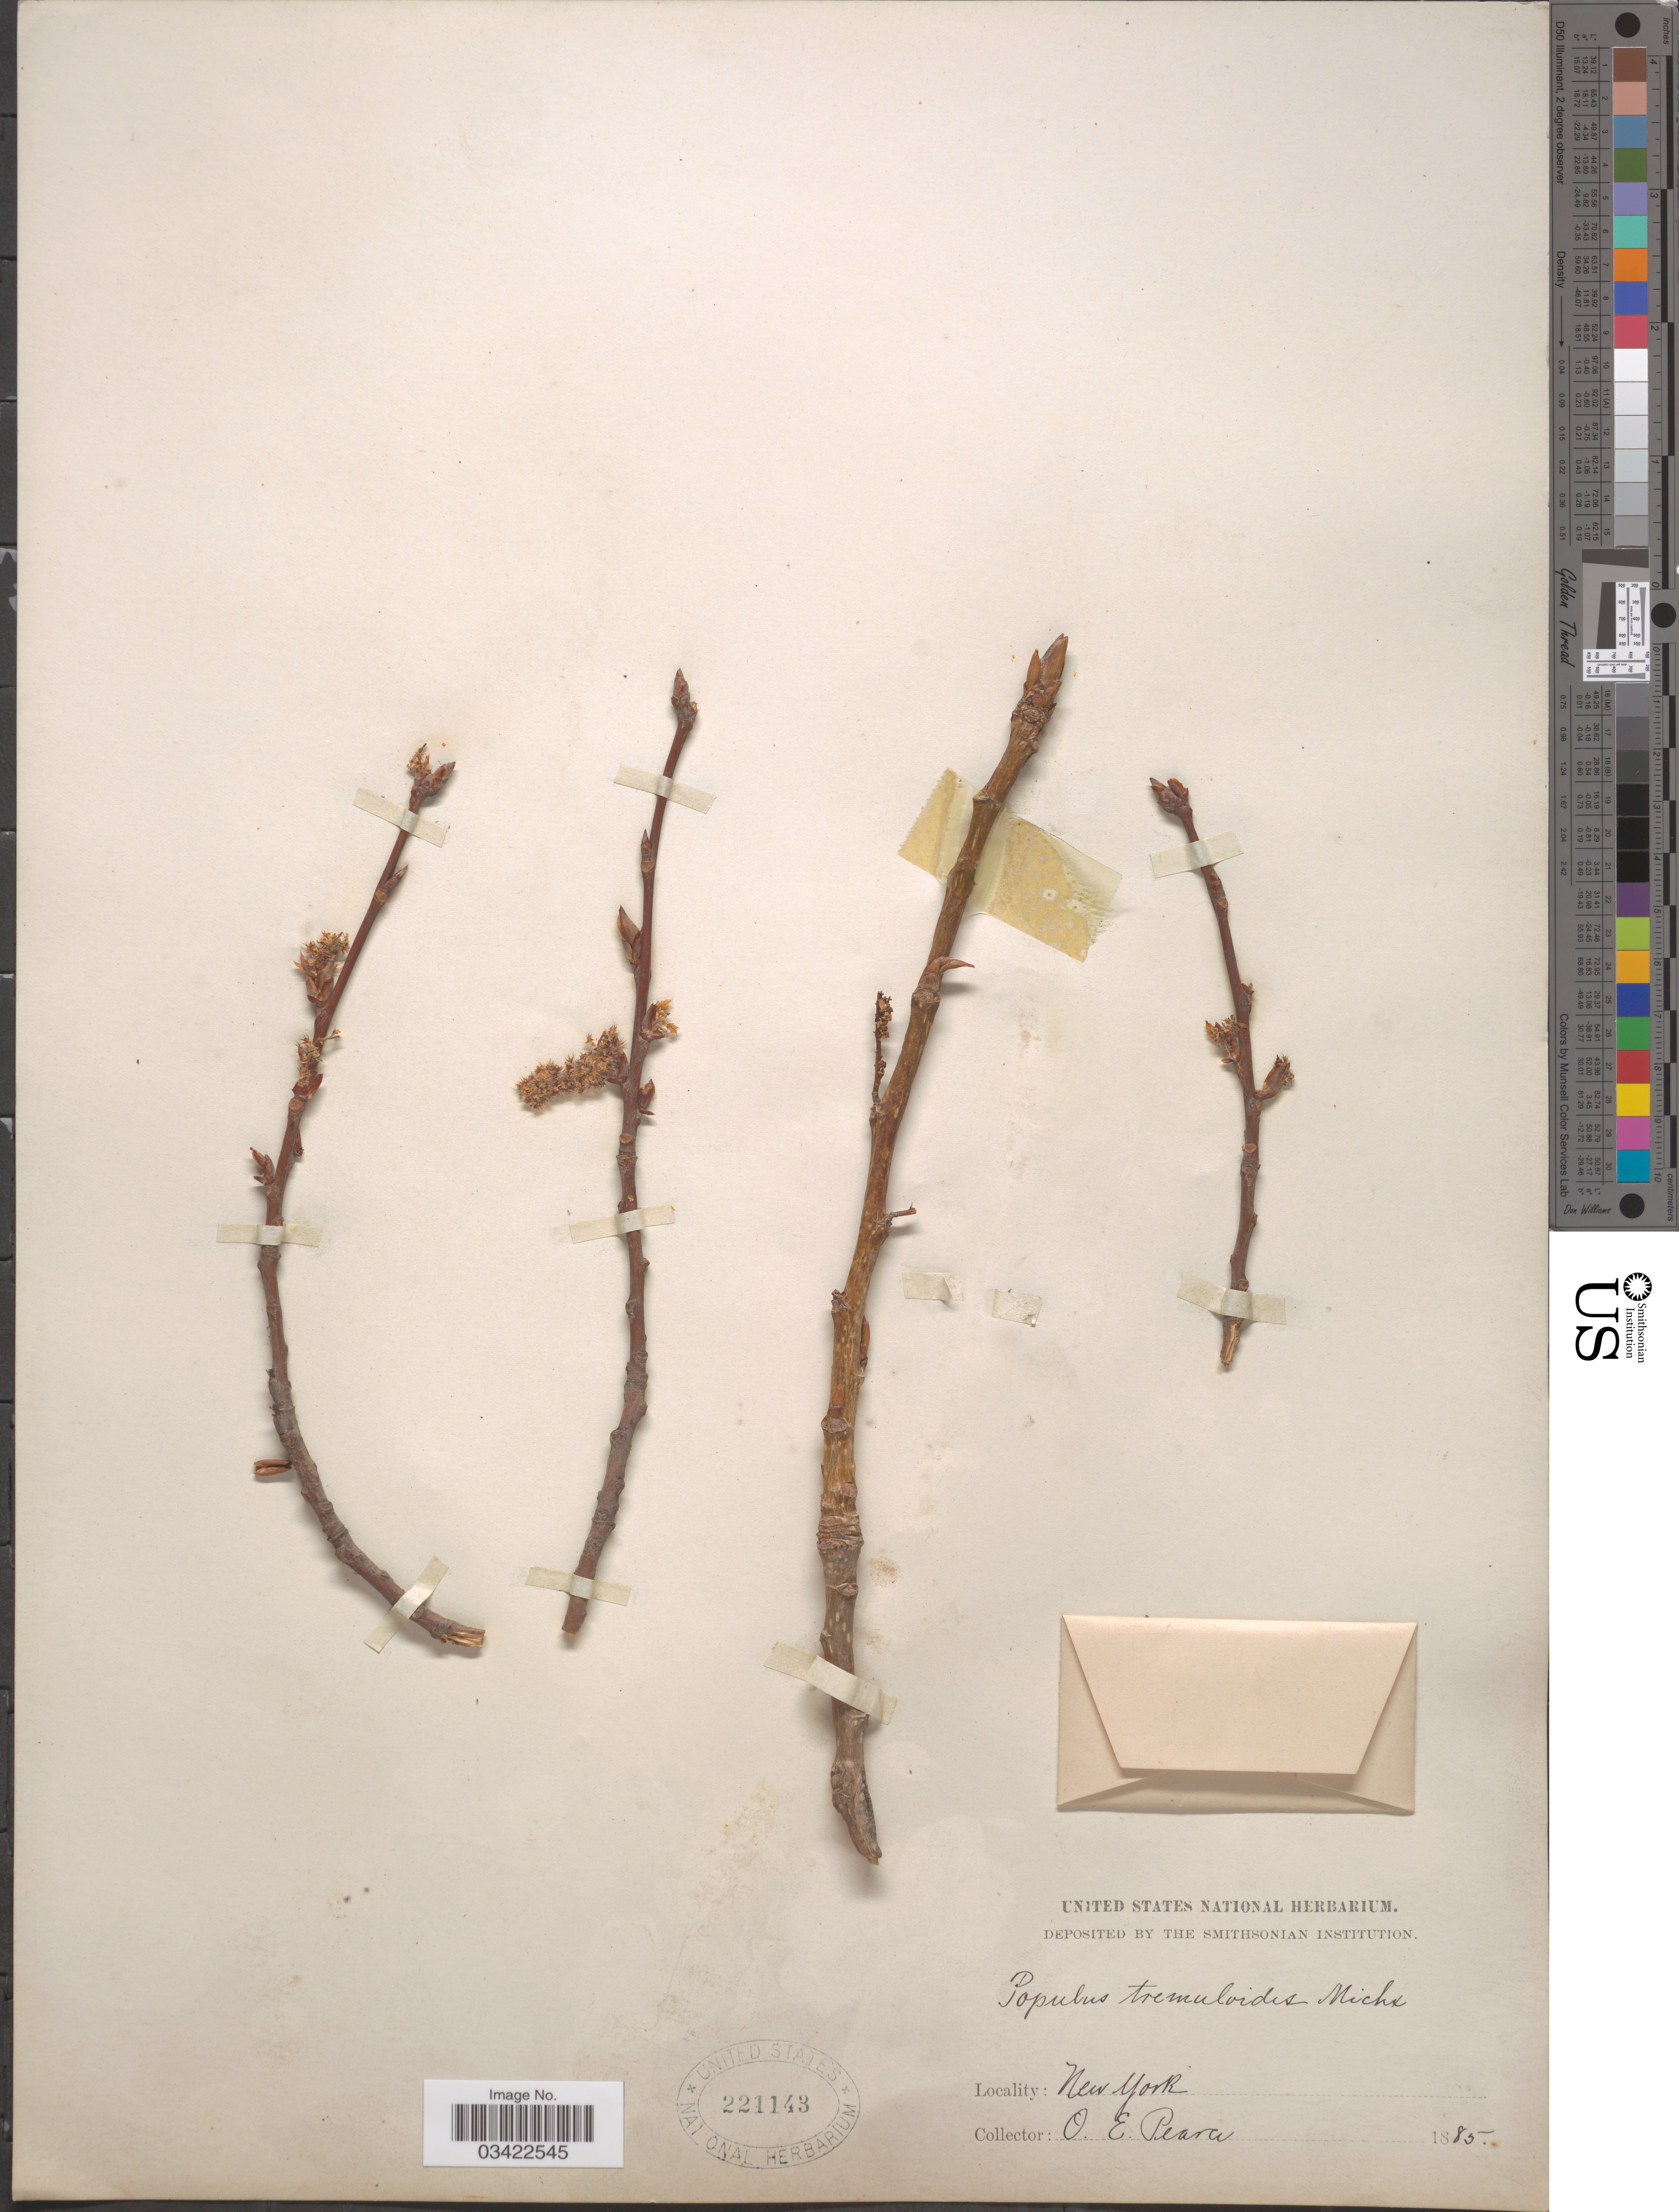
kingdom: Plantae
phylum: Tracheophyta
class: Magnoliopsida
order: Malpighiales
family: Salicaceae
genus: Populus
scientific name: Populus tremuloides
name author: Michx.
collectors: O. E. Pearce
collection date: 1885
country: United States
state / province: New York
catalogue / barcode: US 221143